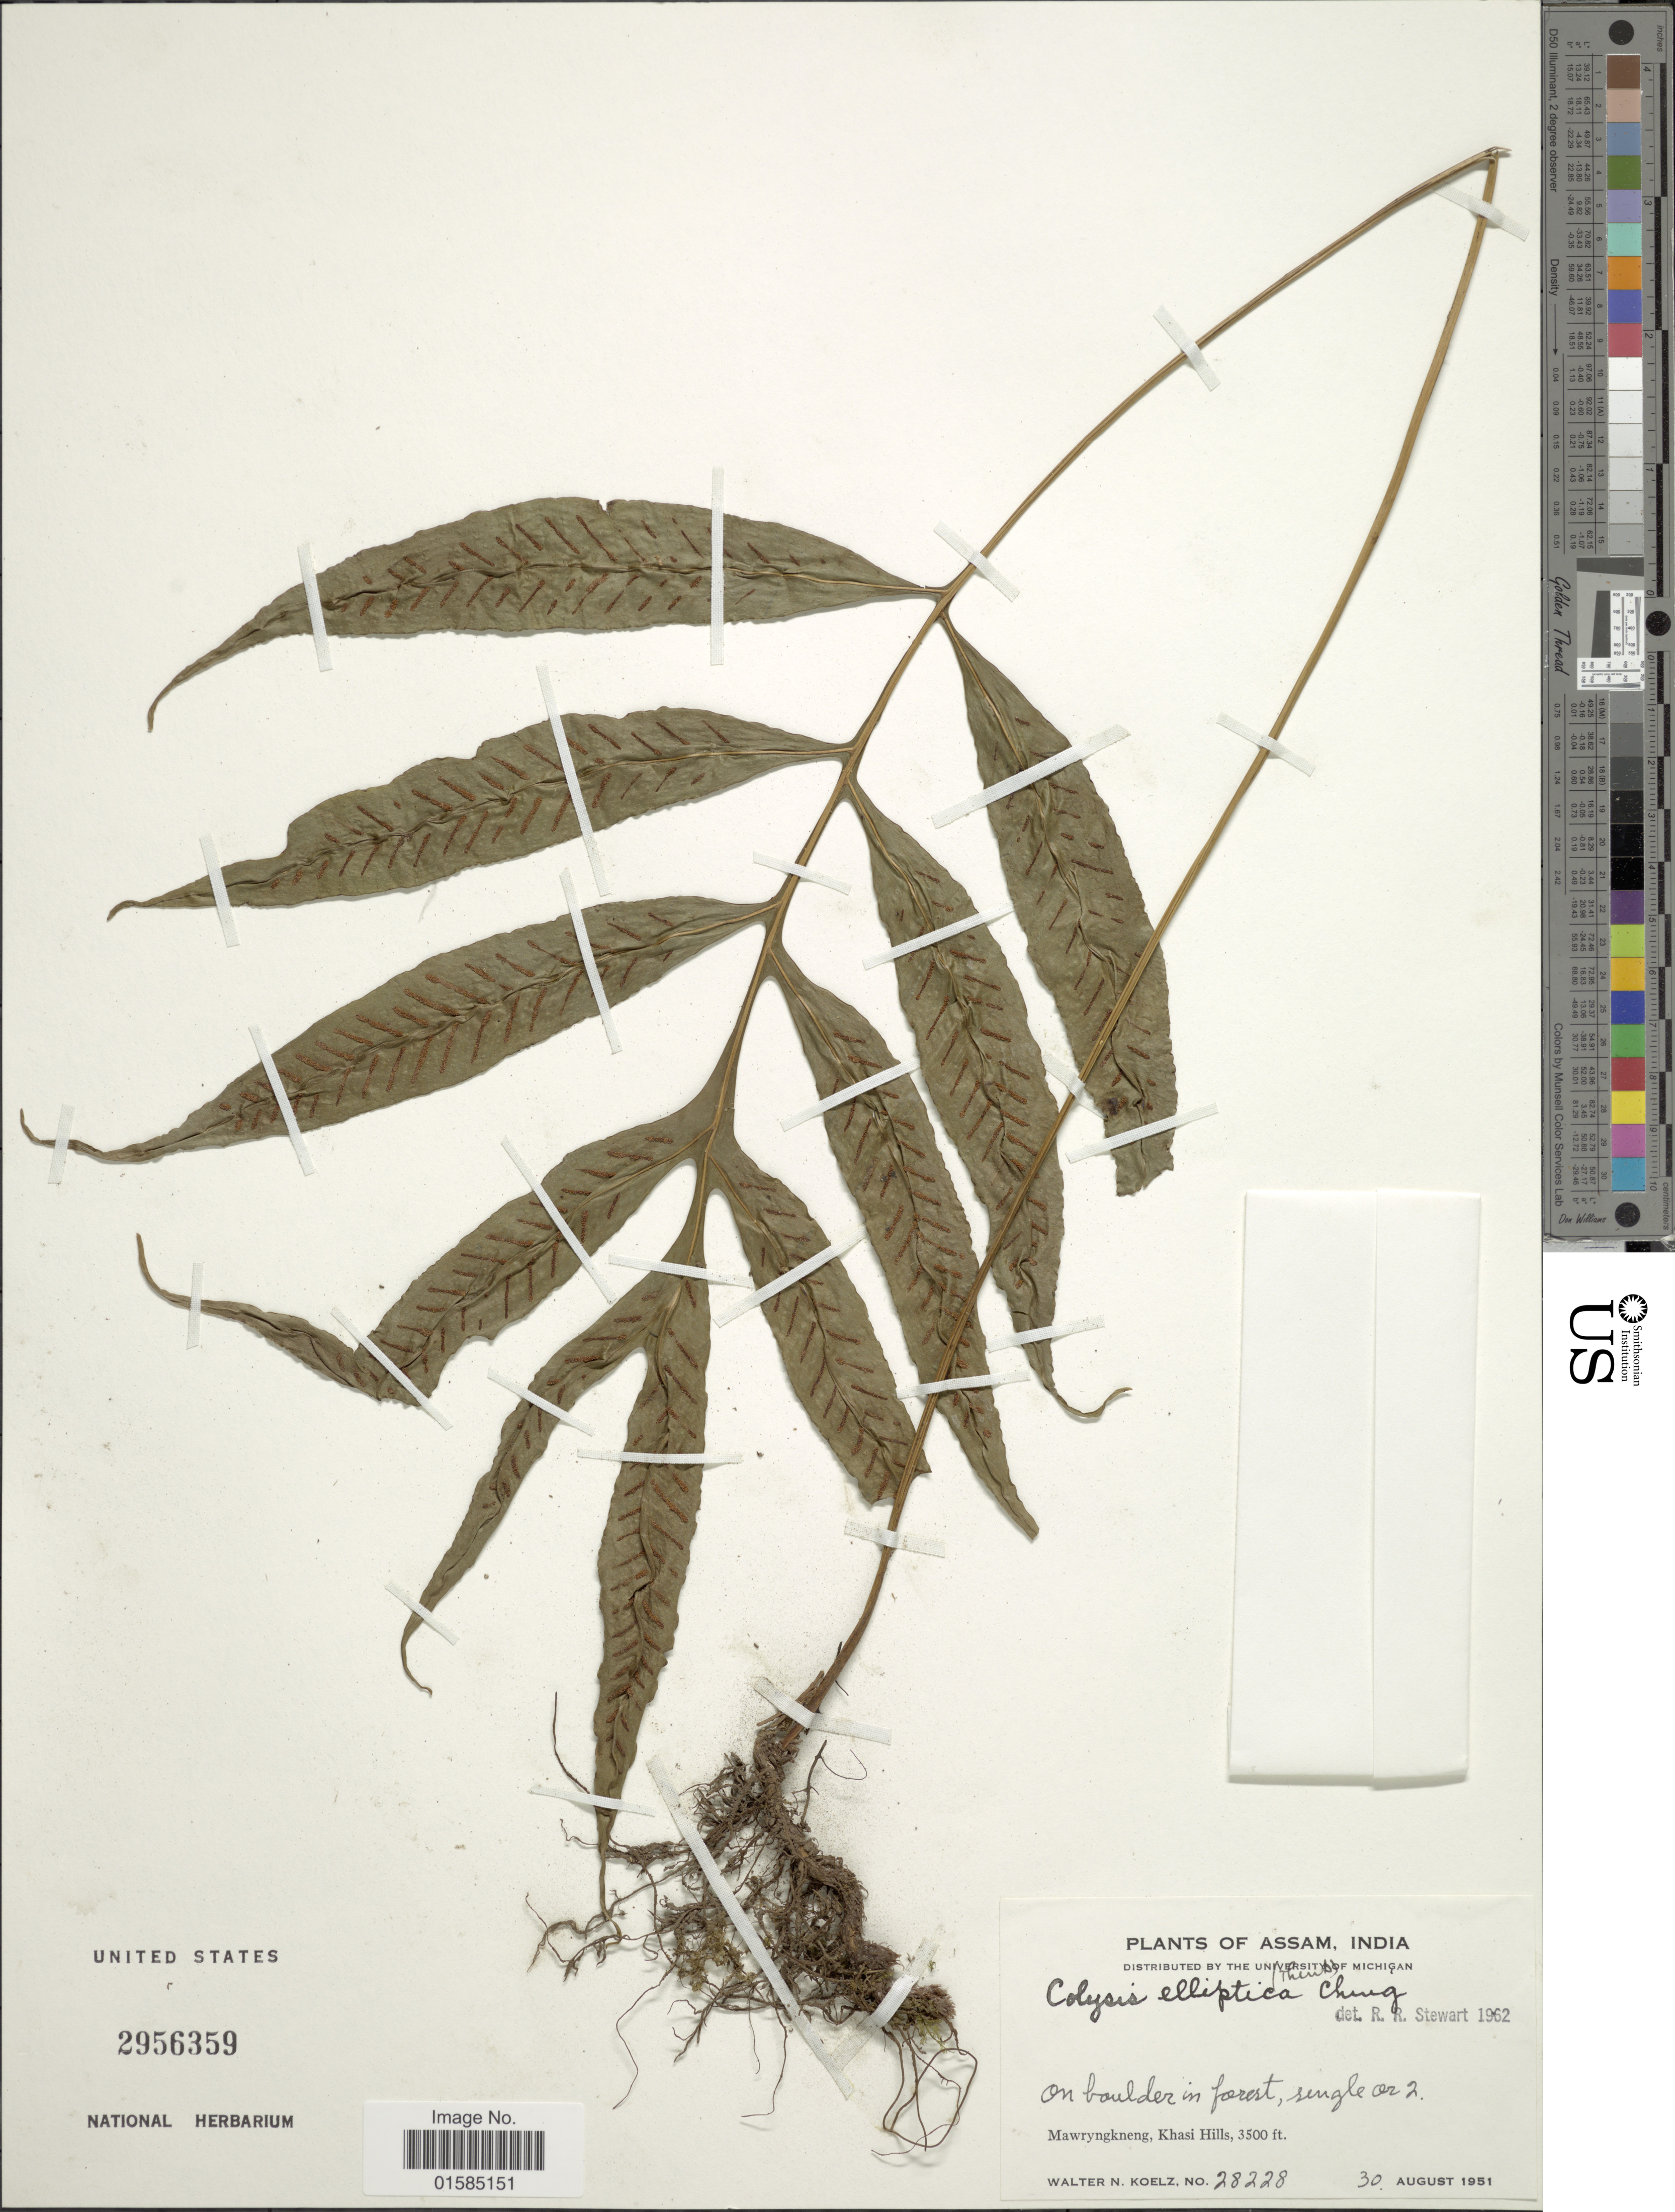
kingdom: Plantae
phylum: Tracheophyta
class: Polypodiopsida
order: Polypodiales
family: Polypodiaceae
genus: Leptochilus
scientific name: Leptochilus ellipticus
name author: (Thunb.) Noot.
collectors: W. N. Koelz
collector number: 28228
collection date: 1951-08-30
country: India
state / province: Meghalaya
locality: Assam, India, Mawryngkeng, Khasi Hills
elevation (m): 1067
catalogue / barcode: US 2956359